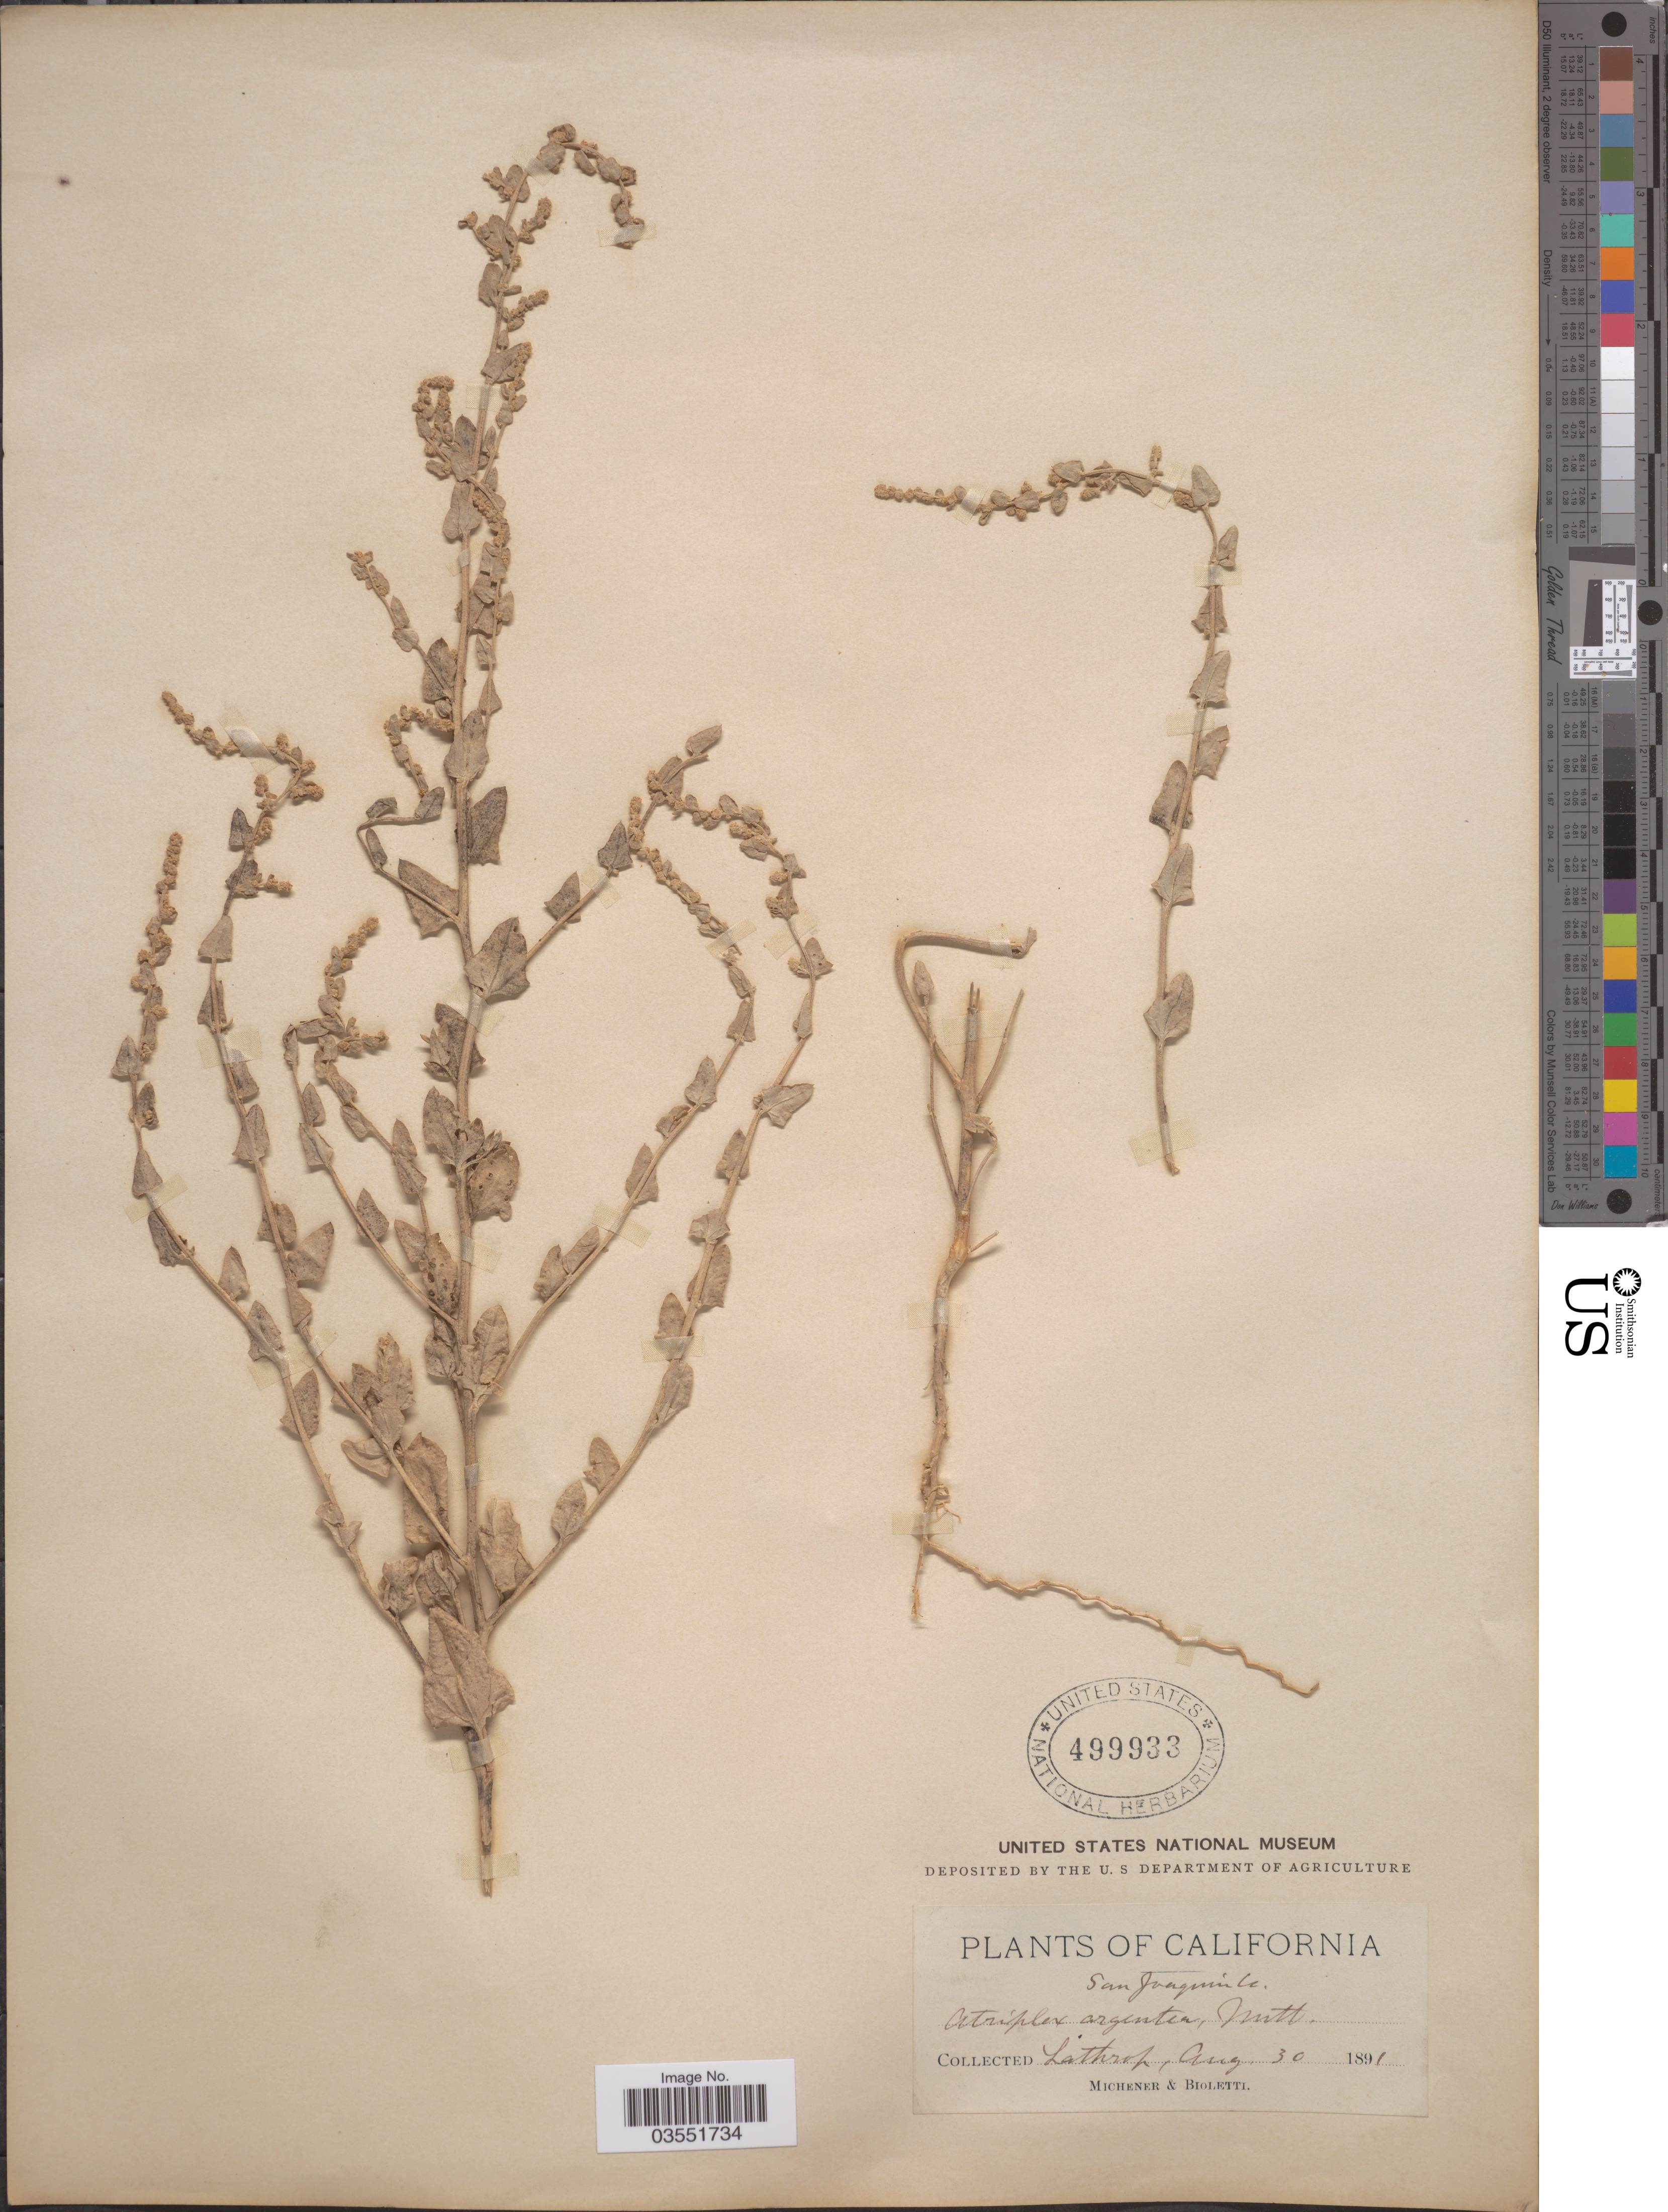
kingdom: Plantae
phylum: Tracheophyta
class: Magnoliopsida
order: Caryophyllales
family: Amaranthaceae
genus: Atriplex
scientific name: Atriplex expansa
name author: S. Watson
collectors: -. Michener & -- Bioletti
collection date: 1891-08-30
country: United States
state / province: California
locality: Lathrop.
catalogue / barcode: US 499933